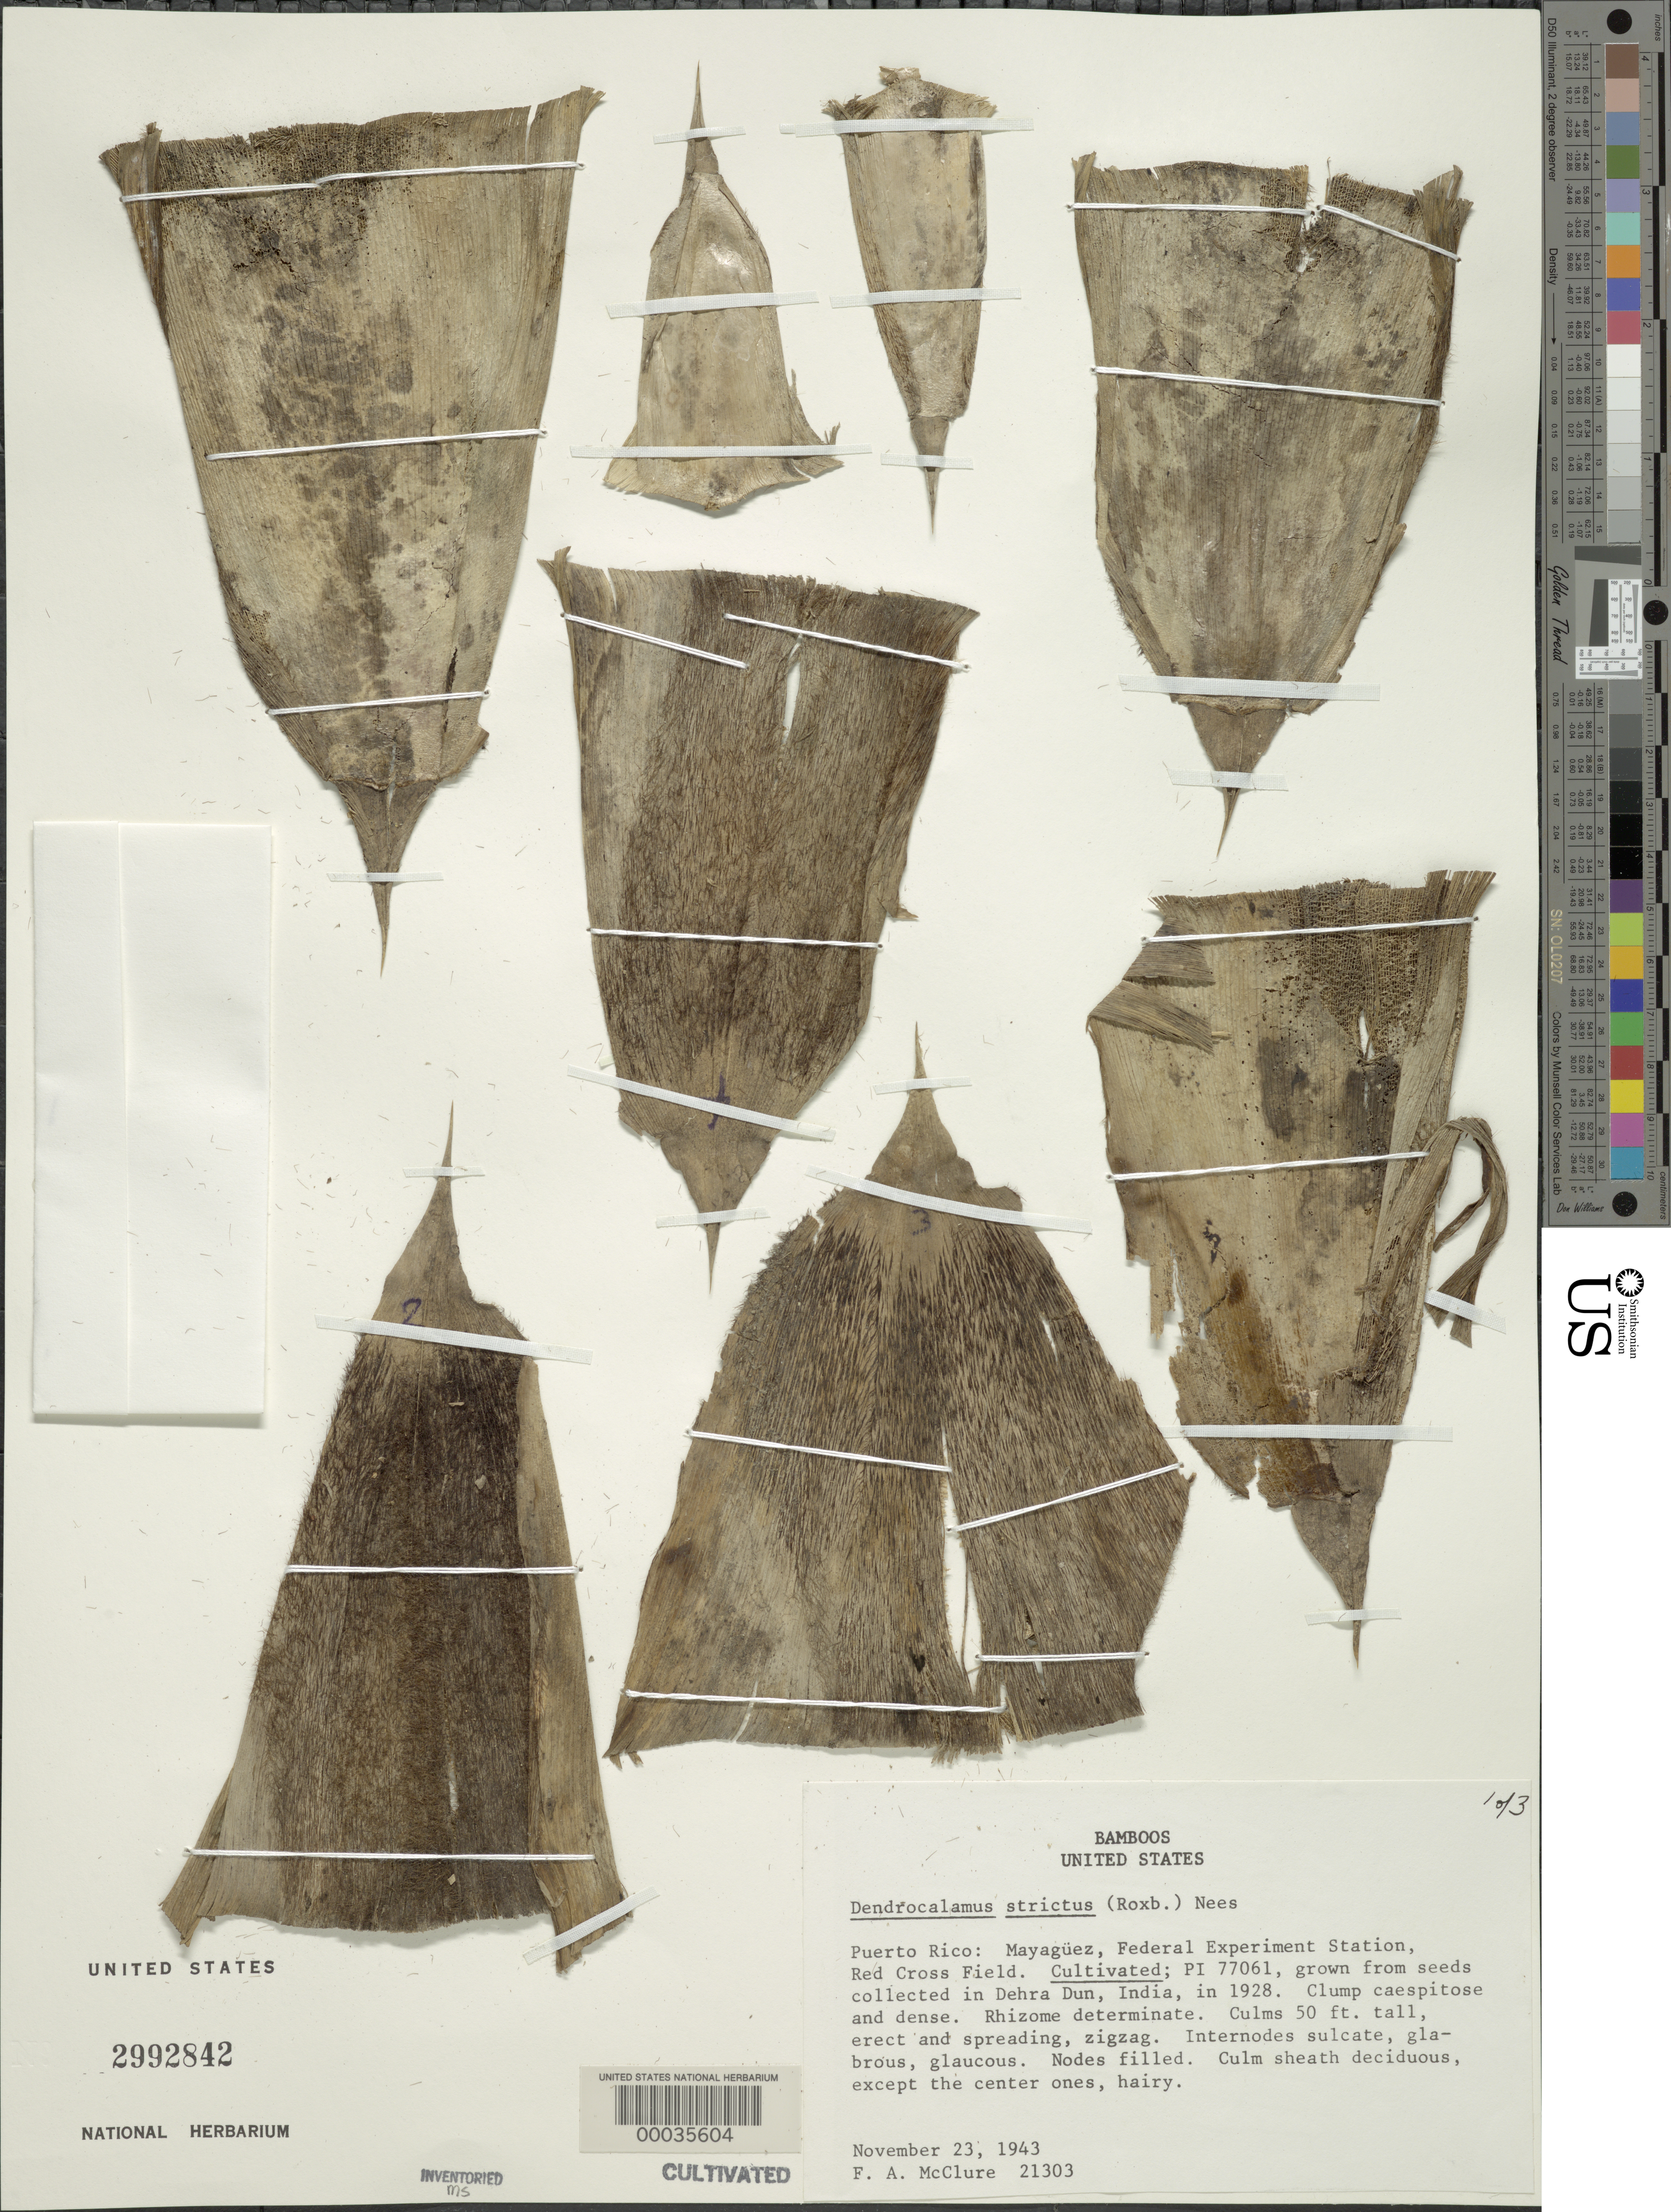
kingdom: Plantae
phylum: Tracheophyta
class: Liliopsida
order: Poales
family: Poaceae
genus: Dendrocalamus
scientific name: Dendrocalamus strictus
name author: (Roxb.) Nees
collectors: F. A. McClure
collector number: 21303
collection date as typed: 23 Nov 1943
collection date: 1943-11-23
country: Puerto Rico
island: Greater Antilles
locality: Federal experimental station, red cross field-mayaguez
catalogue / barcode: US 2992842